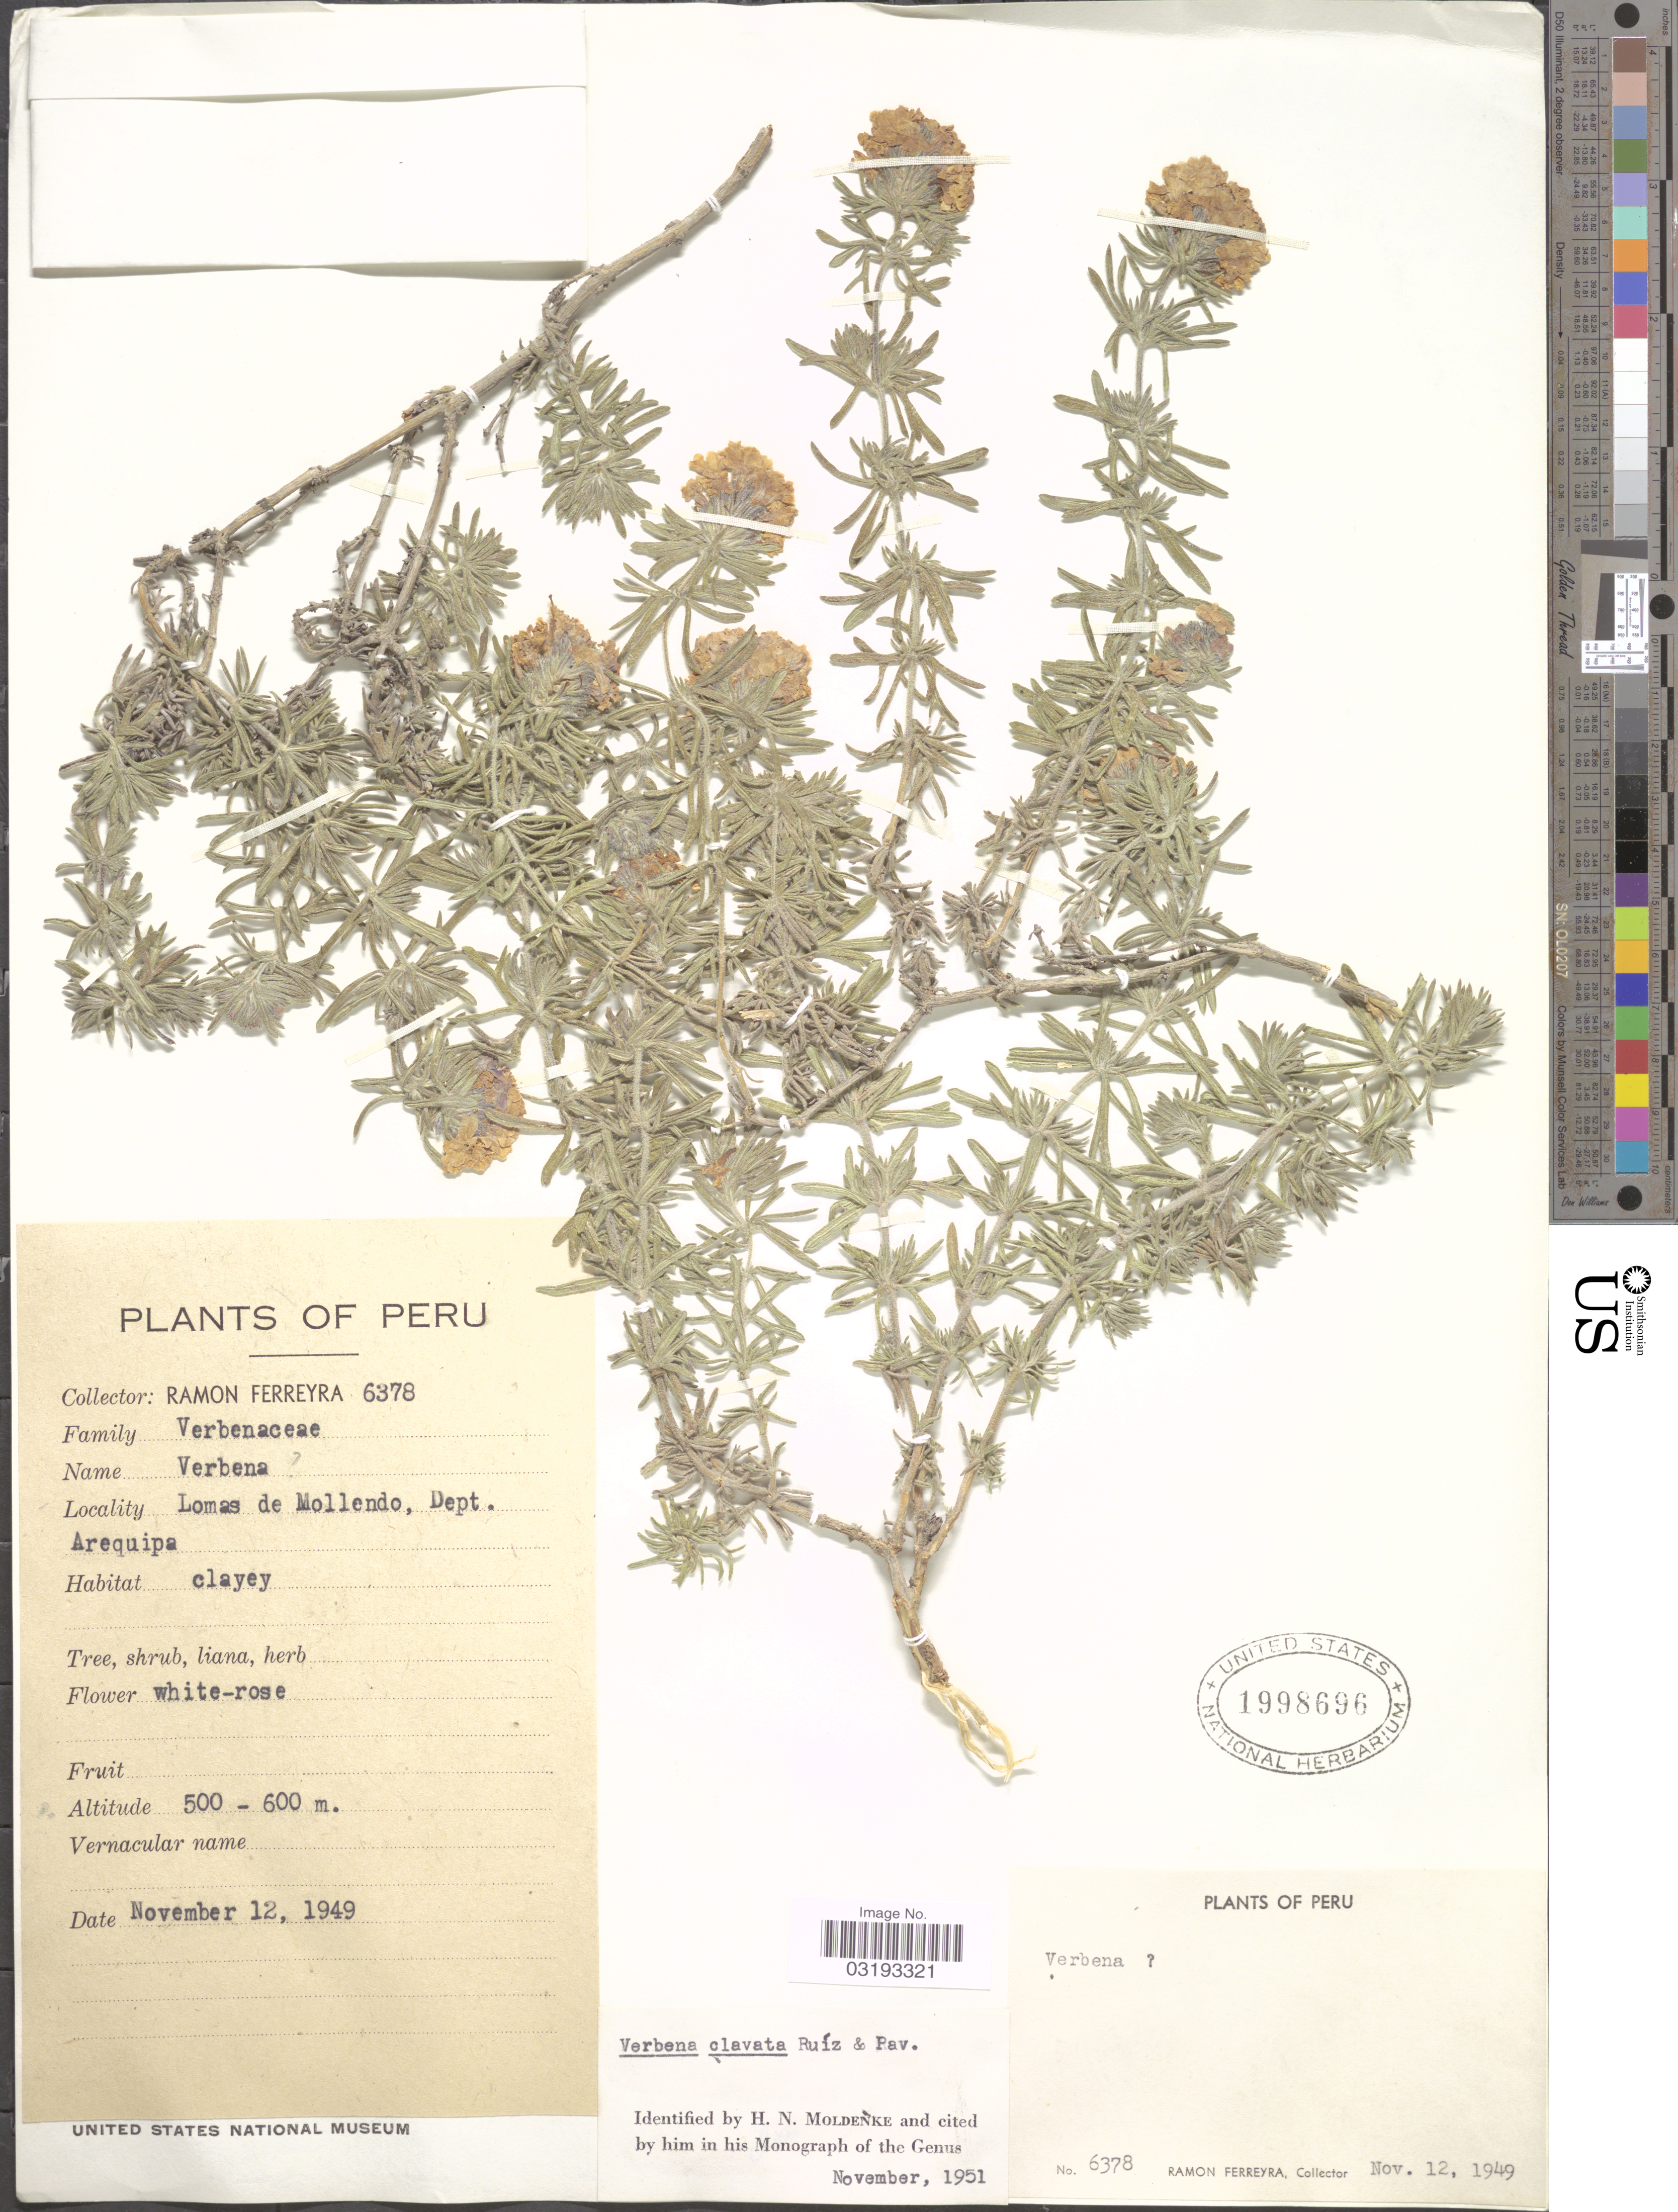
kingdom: Plantae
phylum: Tracheophyta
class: Magnoliopsida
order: Lamiales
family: Verbenaceae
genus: Verbena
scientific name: Verbena clavata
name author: Ruiz & Pav.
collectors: R. A. Ferreyra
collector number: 6378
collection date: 1949-11-12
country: Peru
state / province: Arequipa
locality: Lomas de Mollendo, Dept. Arequipa.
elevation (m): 500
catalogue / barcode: US 1998696